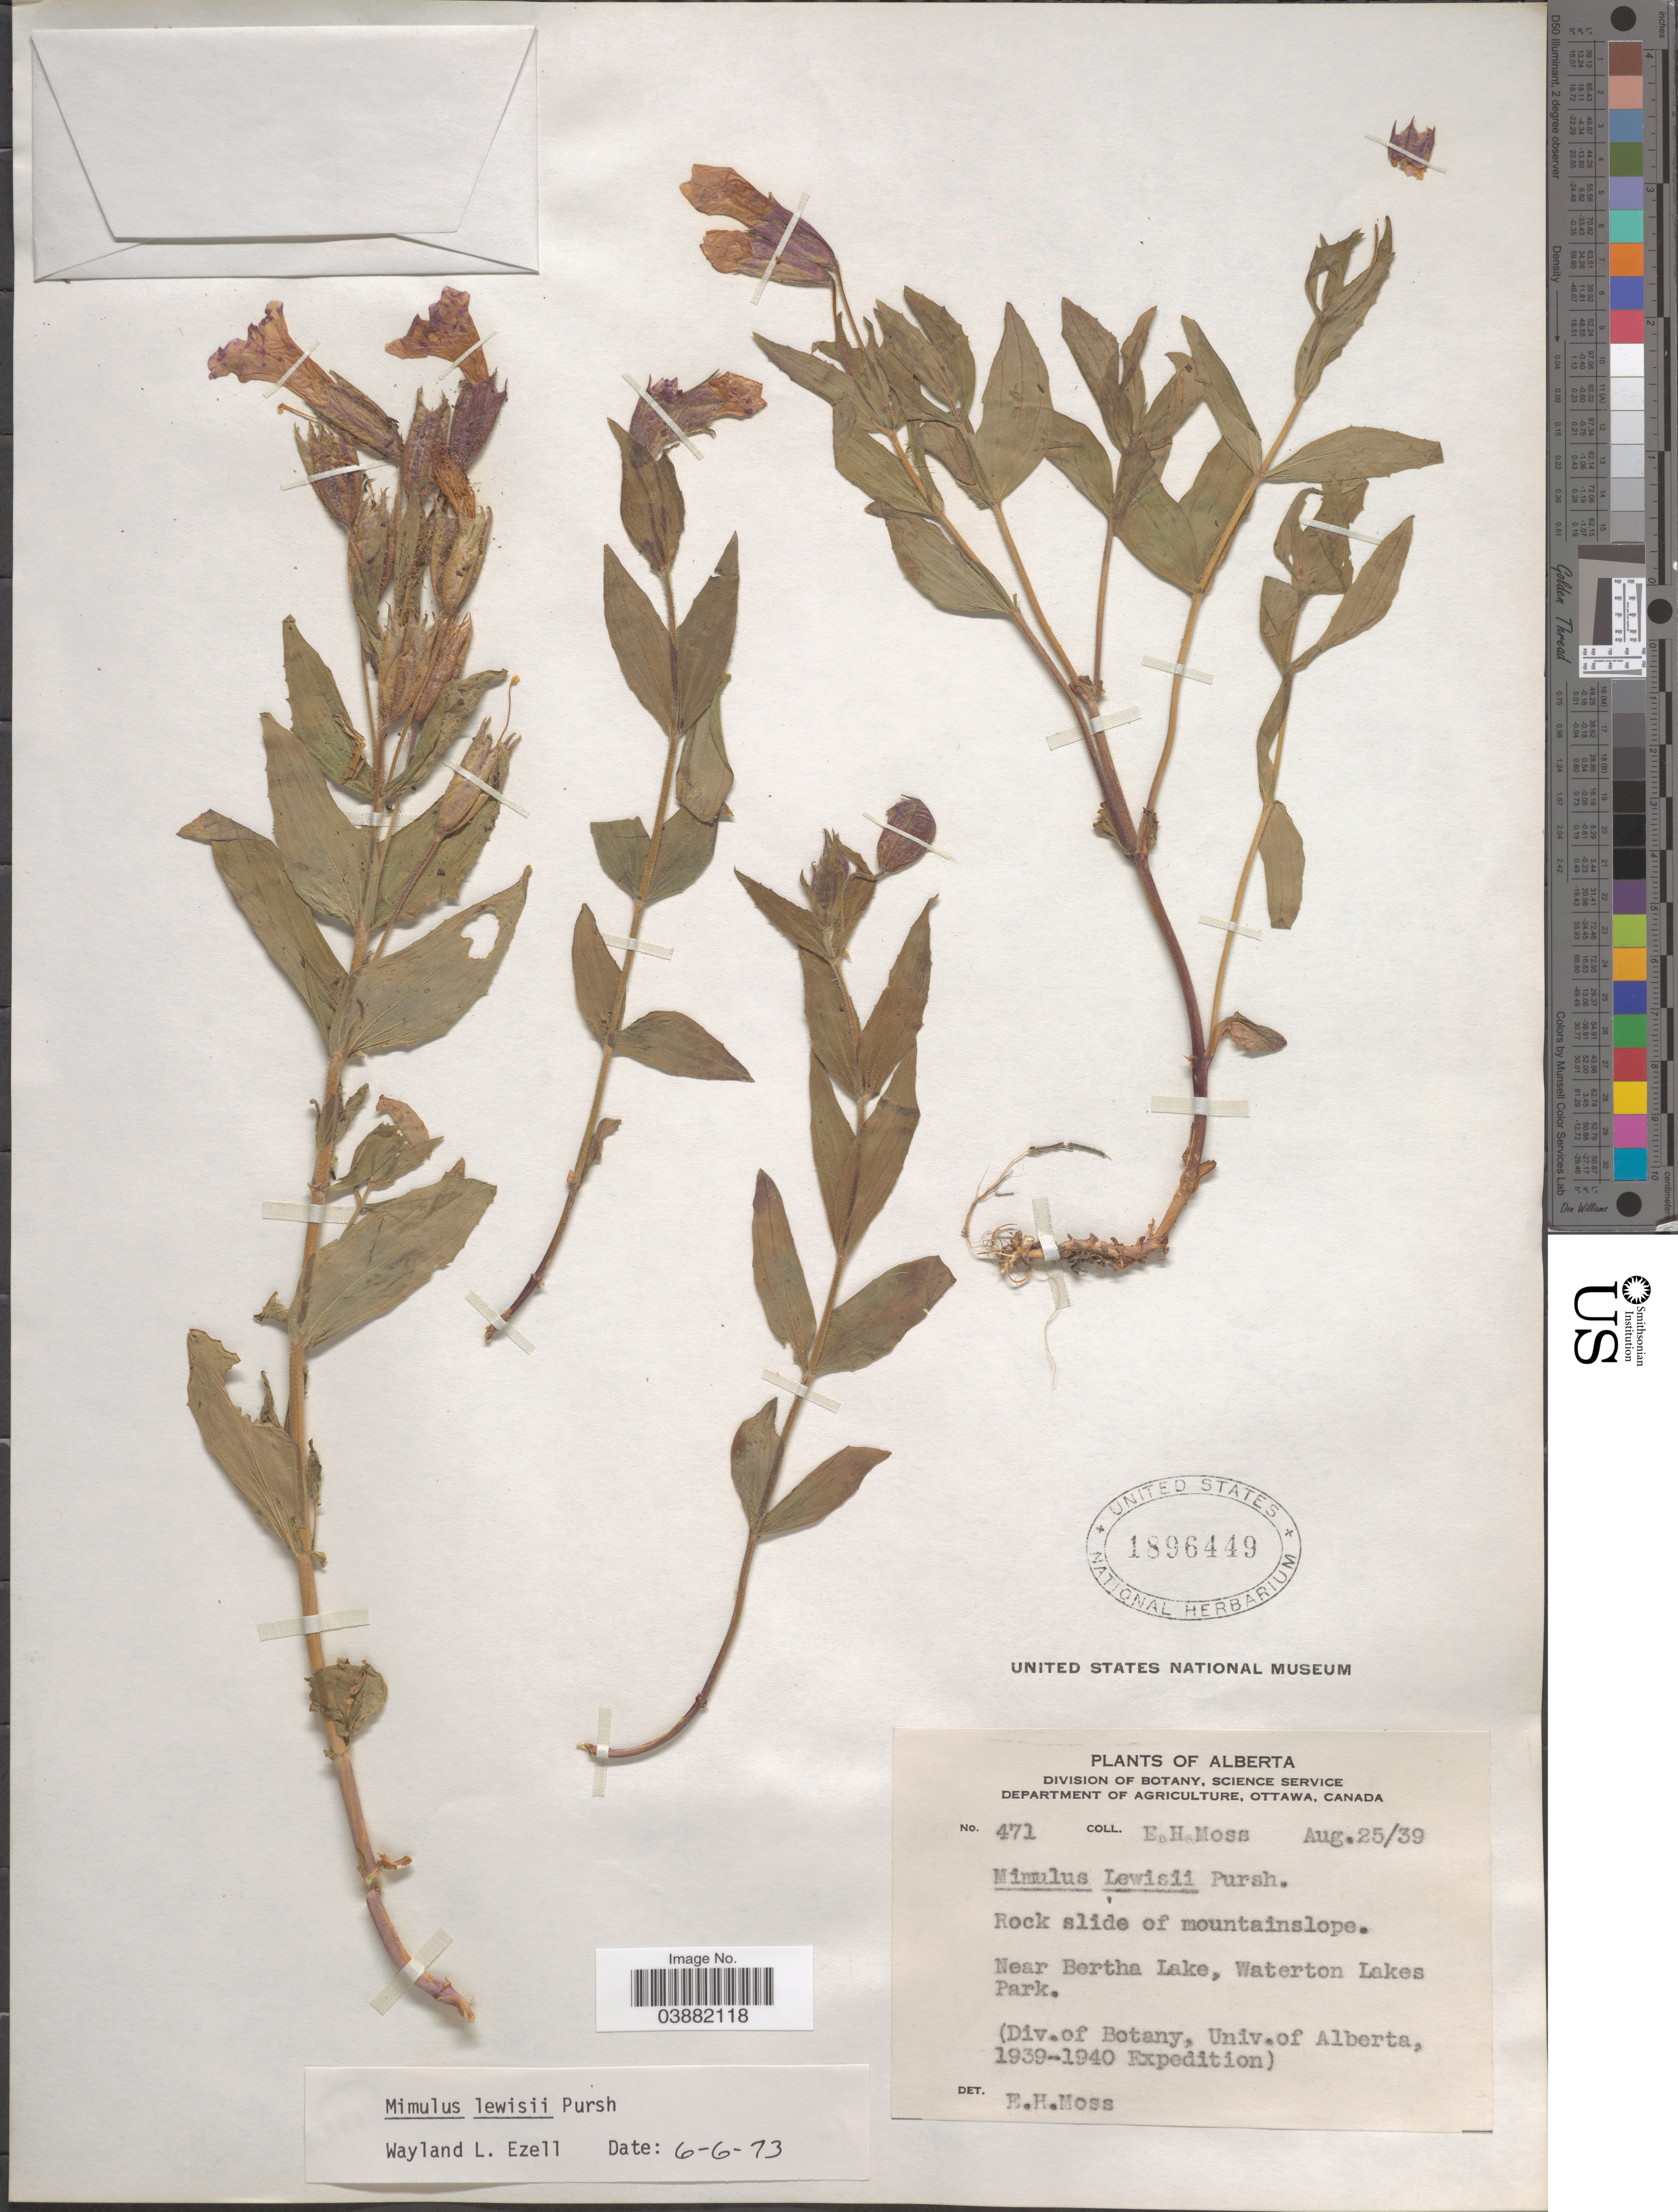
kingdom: Plantae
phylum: Tracheophyta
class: Magnoliopsida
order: Lamiales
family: Phrymaceae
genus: Mimulus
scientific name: Mimulus lewisii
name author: Pursh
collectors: E. Moss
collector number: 471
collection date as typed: Transcribed d/m/y: 25/8/39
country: Canada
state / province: Alberta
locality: Near Bertha Lake, Waterton Lakes Park.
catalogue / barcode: US 1896449